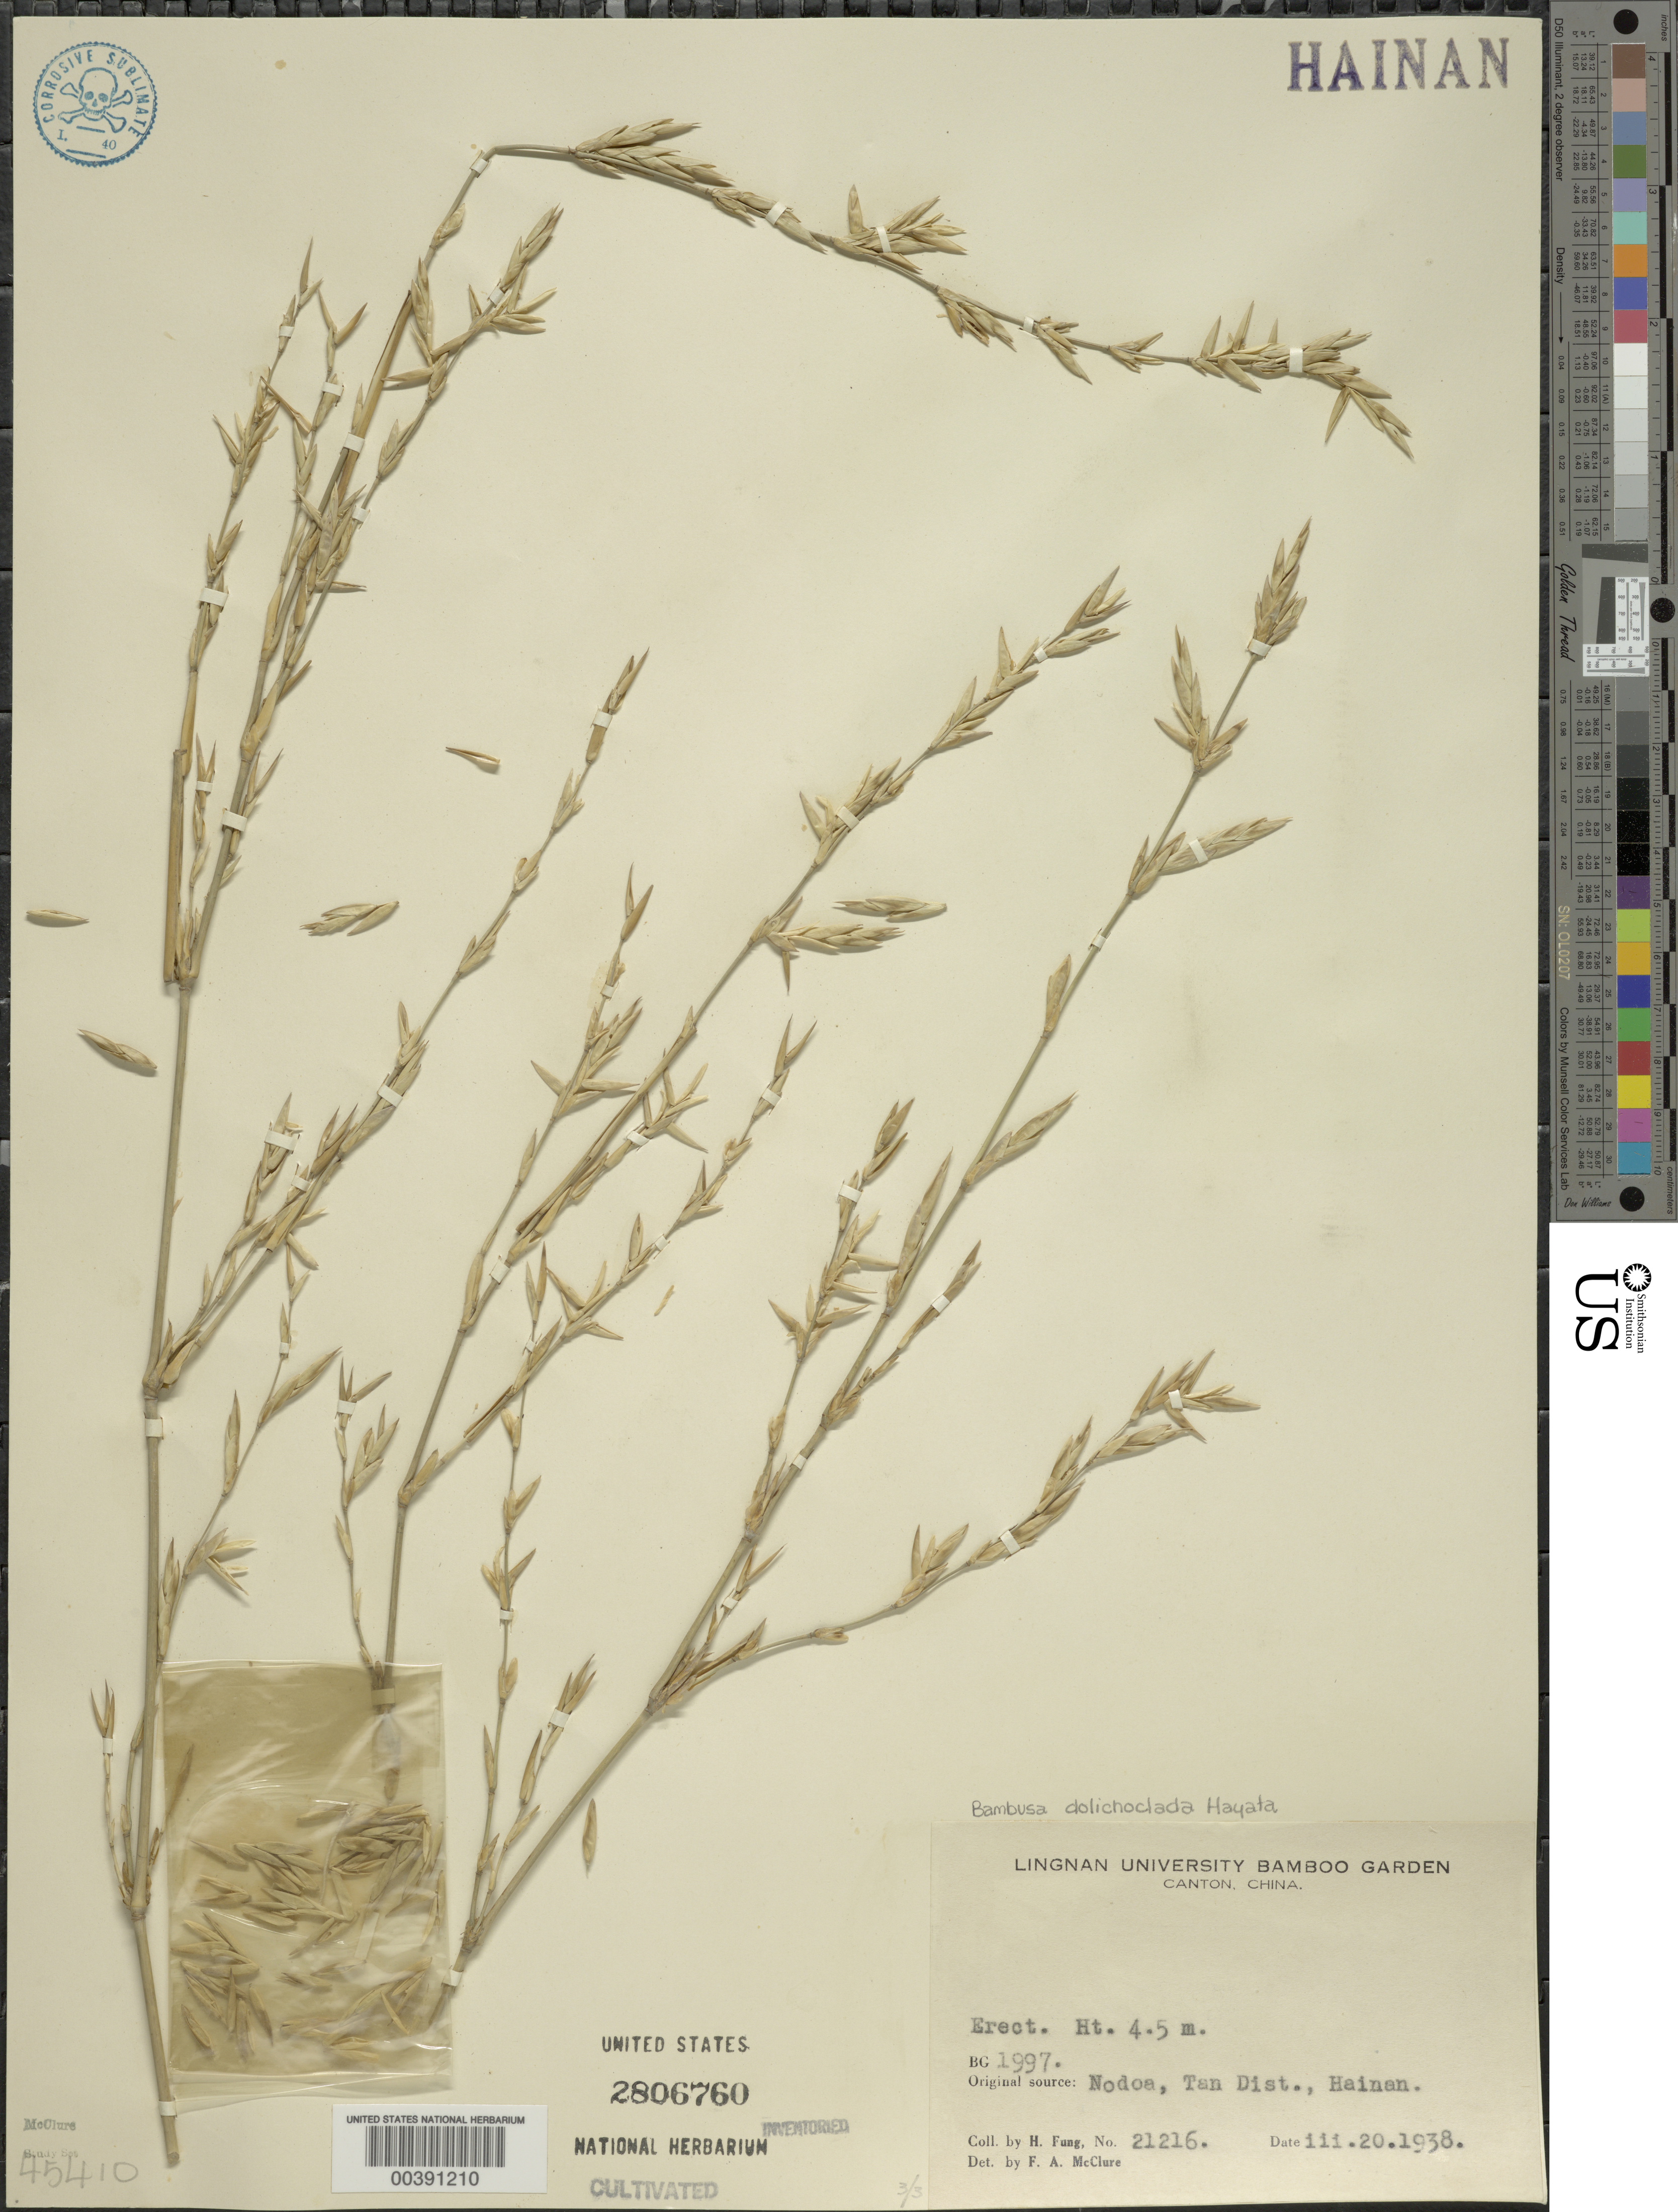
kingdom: Plantae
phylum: Tracheophyta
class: Liliopsida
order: Poales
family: Poaceae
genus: Bambusa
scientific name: Bambusa dolichoclada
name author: Hayata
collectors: H. L. Fung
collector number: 21216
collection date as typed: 20 Mar 1938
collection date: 1938-03-20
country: China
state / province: Guangdong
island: Honam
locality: Lingnan univ. bg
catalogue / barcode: US 2806760